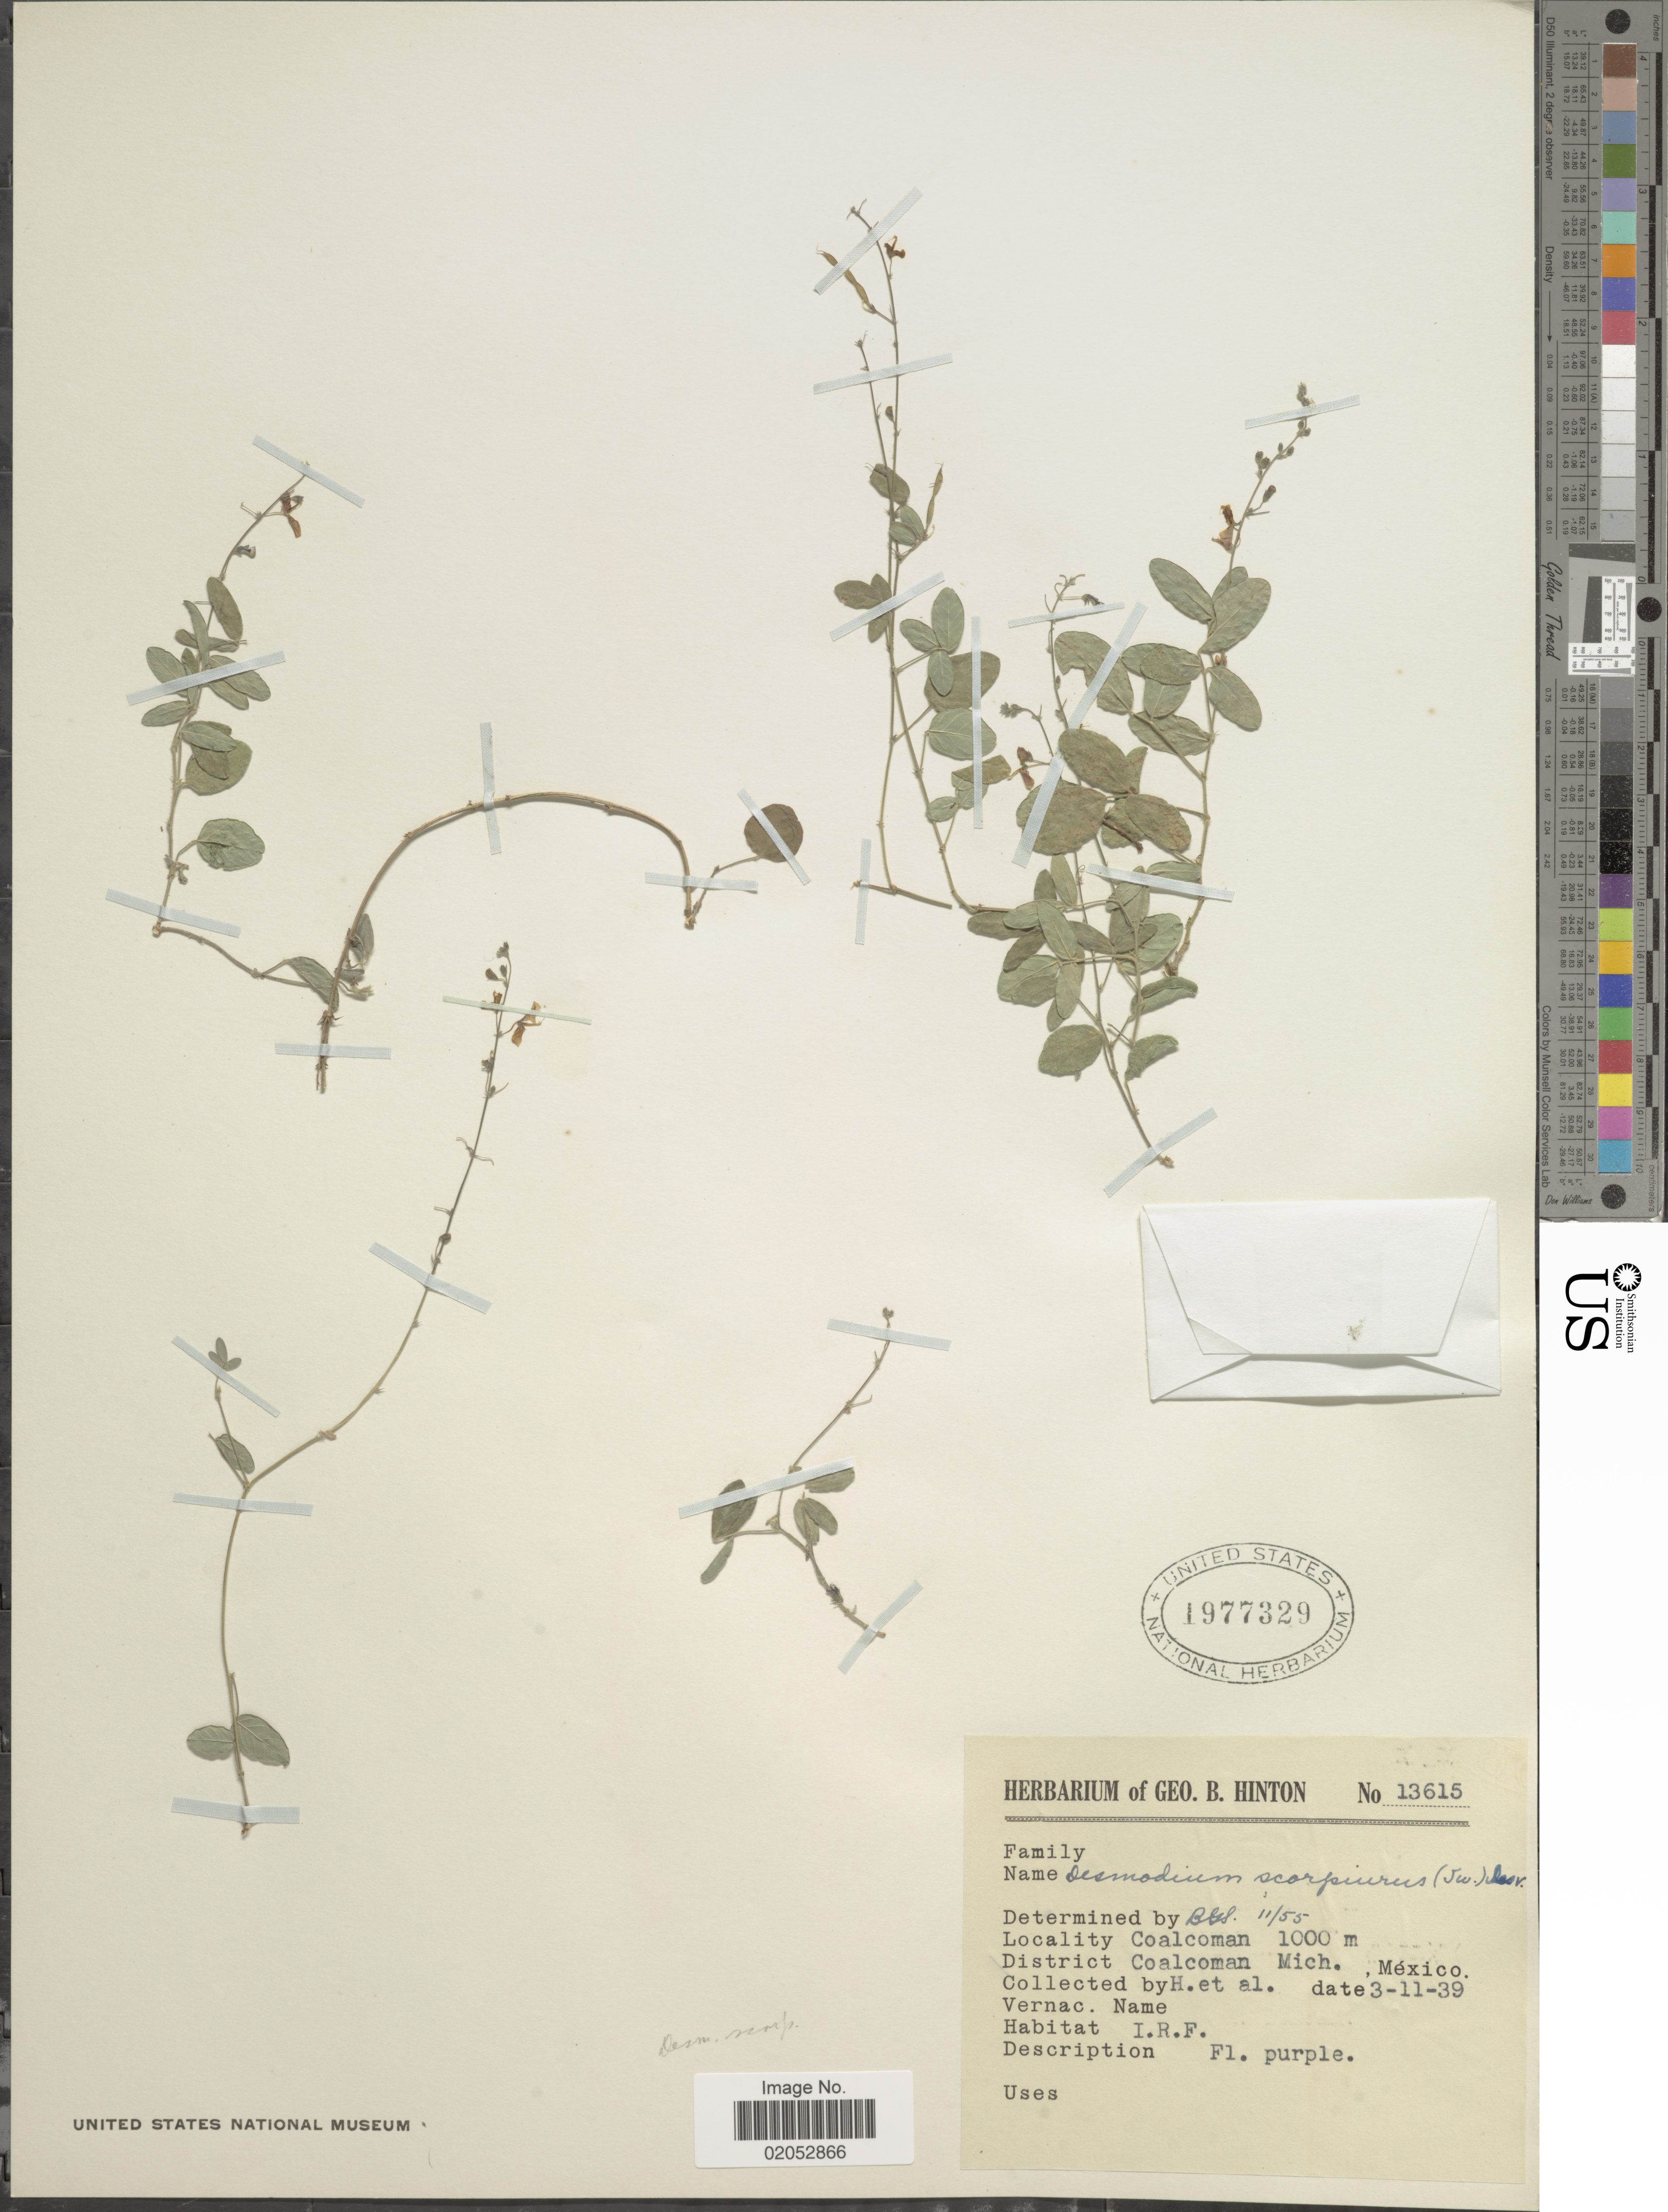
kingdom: Plantae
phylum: Tracheophyta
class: Magnoliopsida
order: Fabales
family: Fabaceae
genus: Desmodium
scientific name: Desmodium scorpiurus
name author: (Sw.) Desv. ex DC.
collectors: G. B. Hinton & et al.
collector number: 13615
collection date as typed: Transcribed d/m/y: 11/3/39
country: Mexico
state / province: Michoacán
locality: Coalcoman, District Coalcoman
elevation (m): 1000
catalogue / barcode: US 1977329